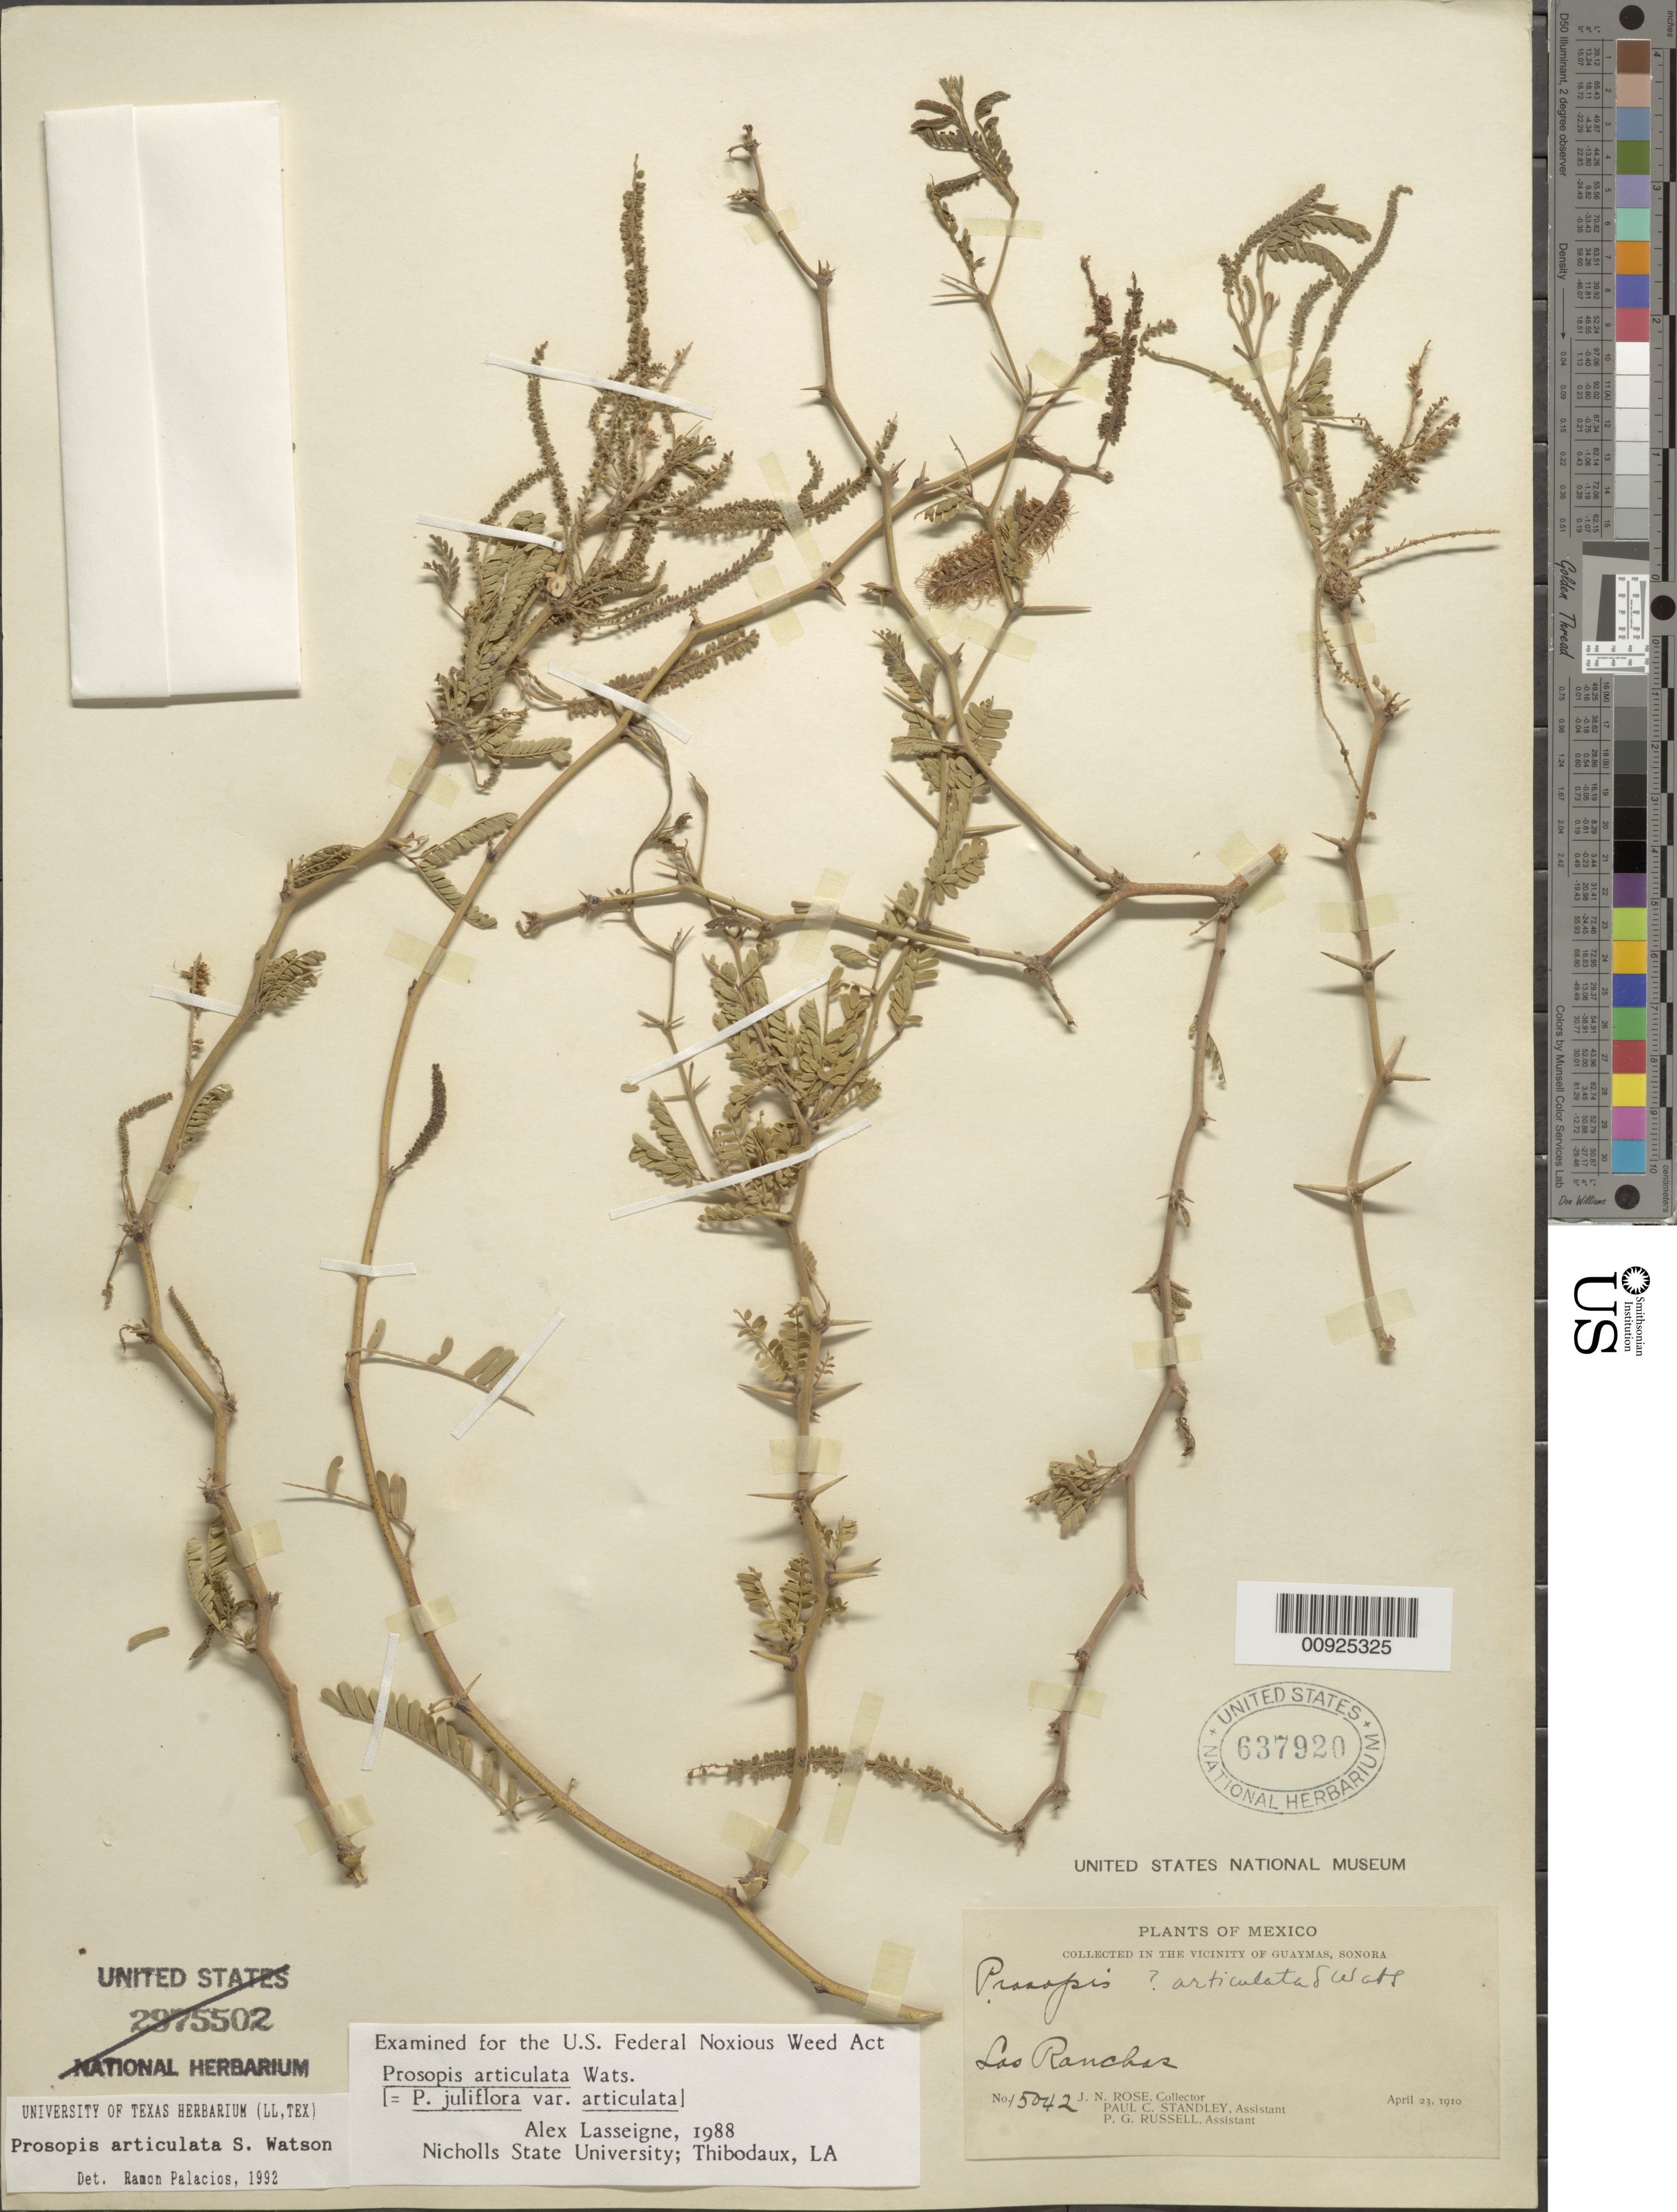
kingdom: Plantae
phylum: Tracheophyta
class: Magnoliopsida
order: Fabales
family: Fabaceae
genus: Neltuma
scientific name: Neltuma articulata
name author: (S. Watson) Britton & Rose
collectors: J. N. Rose, P. C. Standley & P. G. Russell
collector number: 15042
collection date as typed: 23 Apr 1910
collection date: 1910-04-23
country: Mexico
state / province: Sonora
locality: Los Ranchos in the vicinity of Guaymas, Sonora.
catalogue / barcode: US 637920